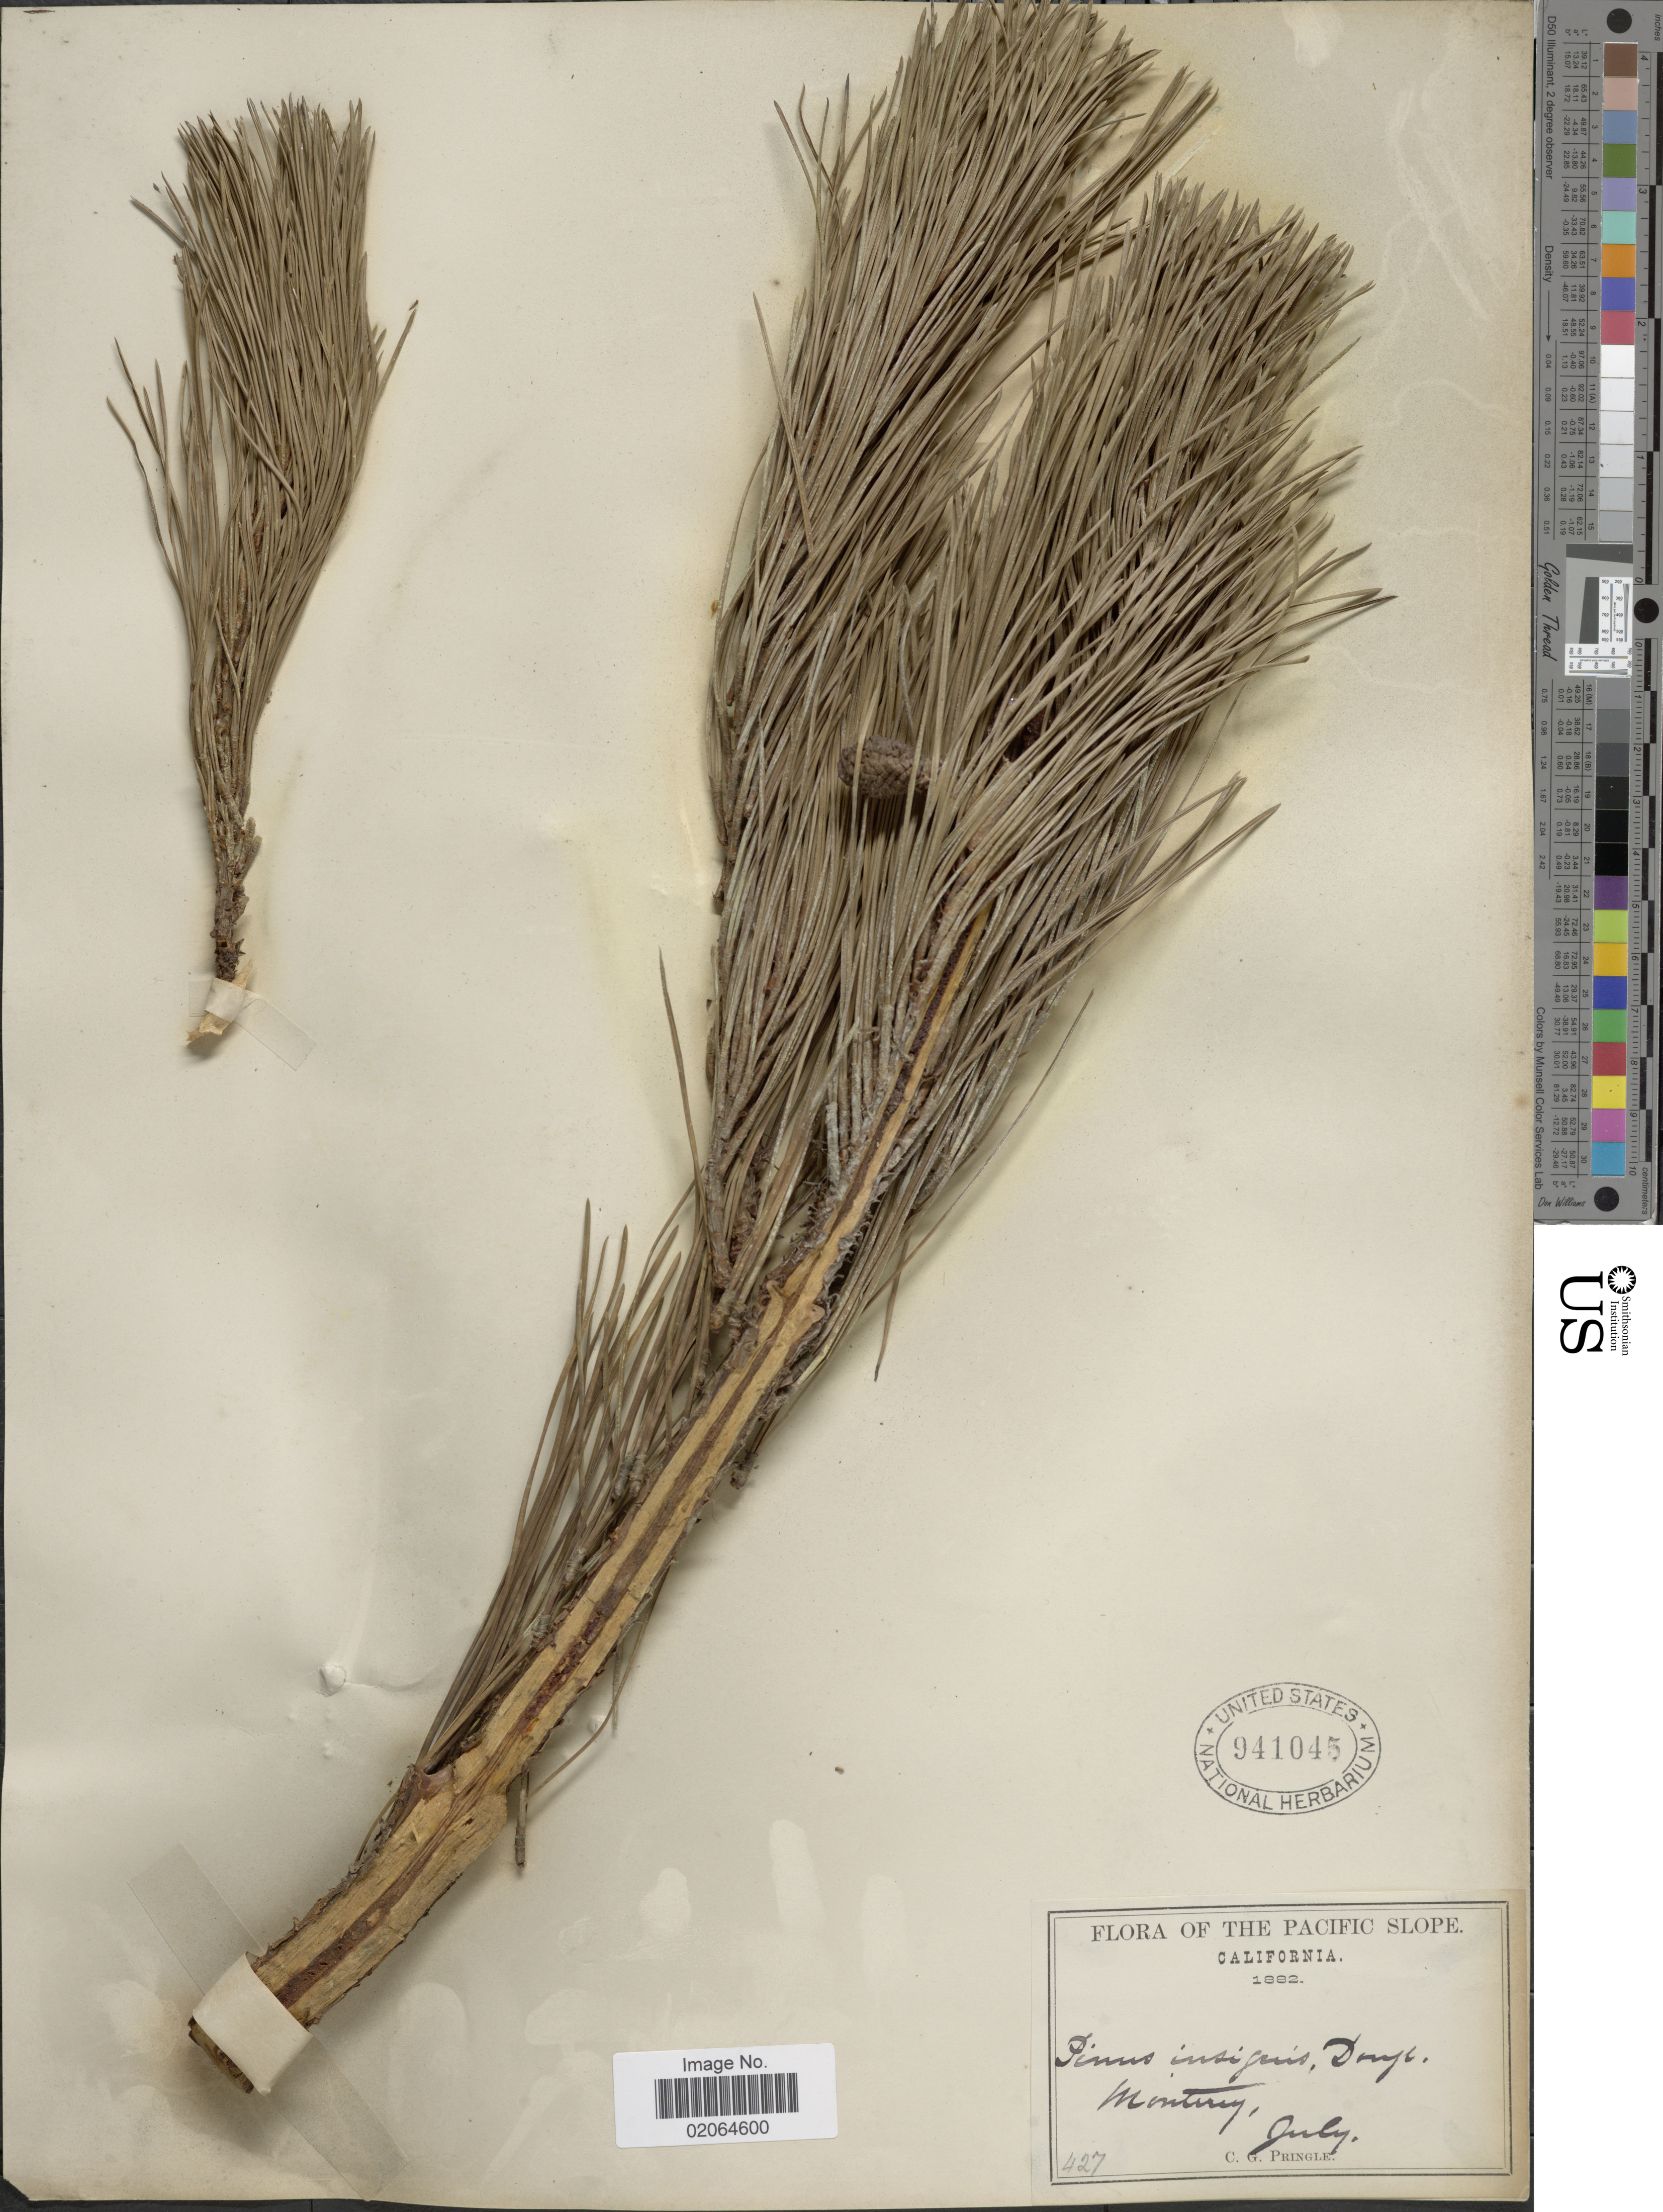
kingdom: Plantae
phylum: Tracheophyta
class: Pinopsida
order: Pinales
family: Pinaceae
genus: Pinus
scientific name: Pinus radiata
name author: D. Don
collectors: C. G. Pringle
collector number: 427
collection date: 1882-07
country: United States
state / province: California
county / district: Monterey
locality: Monterey. Pacific Slope.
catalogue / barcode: US 941045